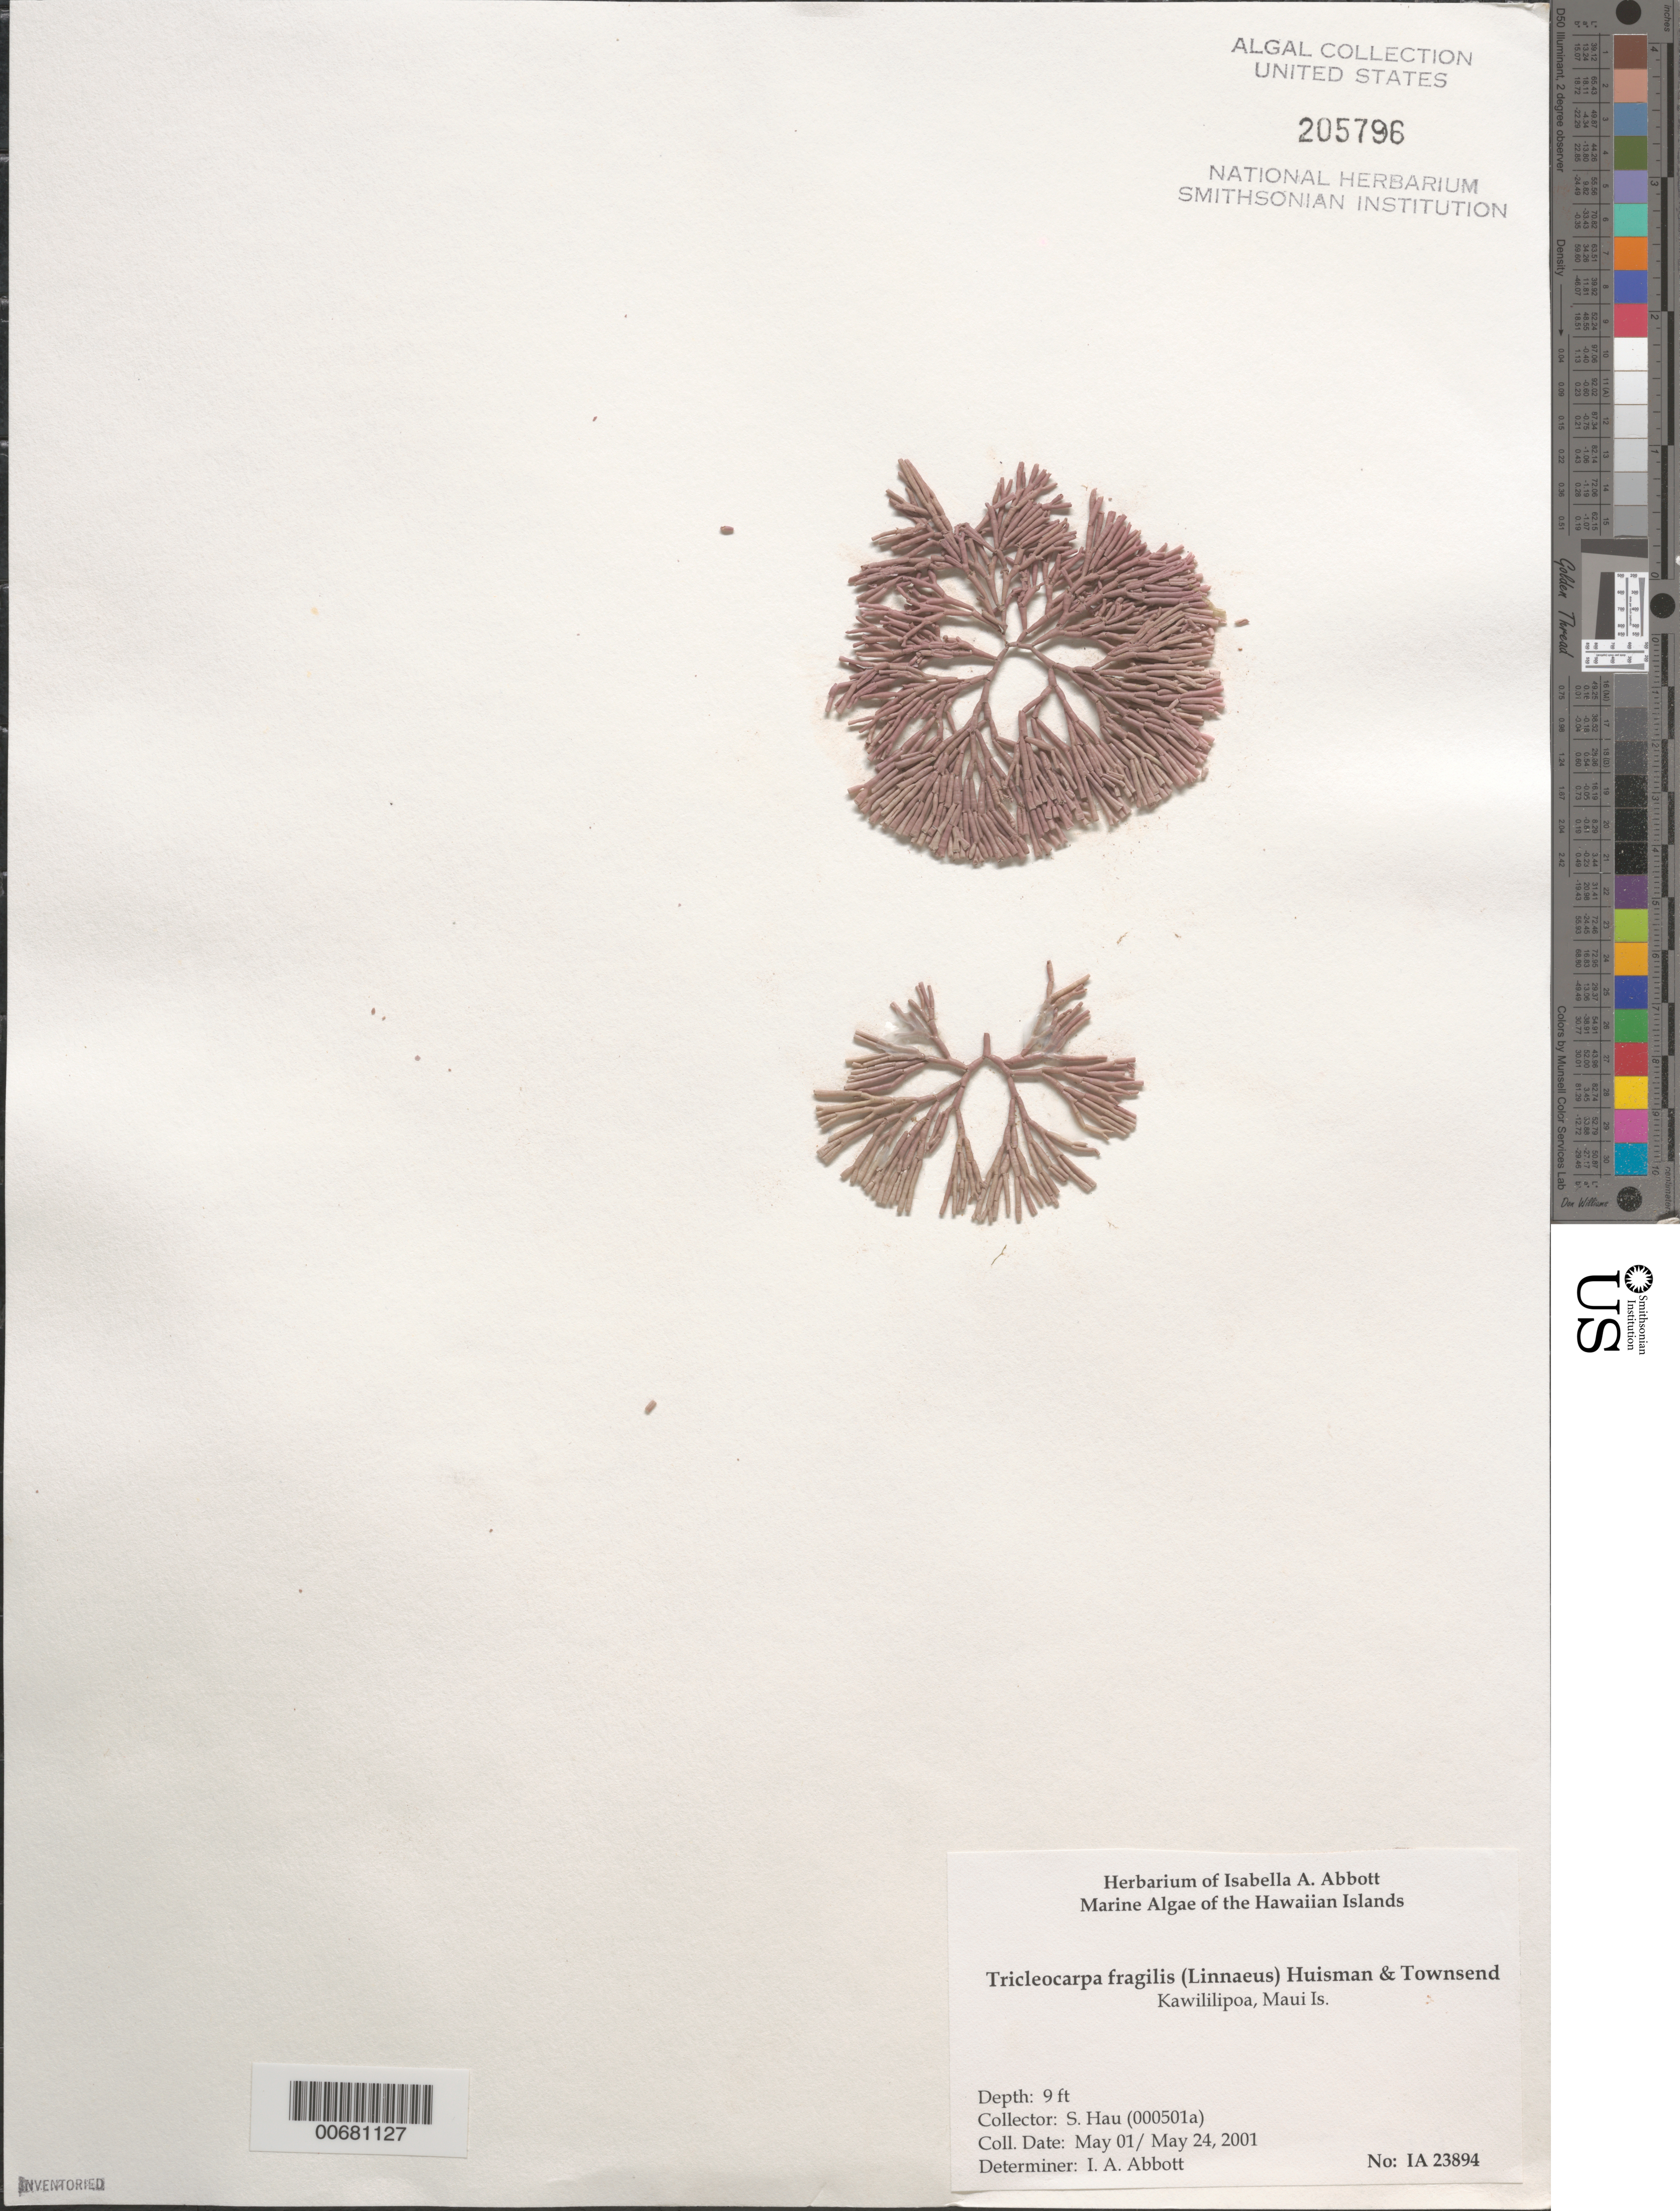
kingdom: Plantae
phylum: Rhodophyta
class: Florideophyceae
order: Nemaliales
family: Galaxauraceae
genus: Tricleocarpa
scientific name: Tricleocarpa fragilis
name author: (L.) Huisman & R.A. Towns.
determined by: Abbott, Isabella A.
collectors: S. Hau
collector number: IAA 23894 & Hau 000501a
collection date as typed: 01 May 2001 to 24 May 2001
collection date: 2001-05-01/2001-05-24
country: United States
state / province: Hawaii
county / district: Maui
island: Maui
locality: Kawililipoa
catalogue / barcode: US 205796